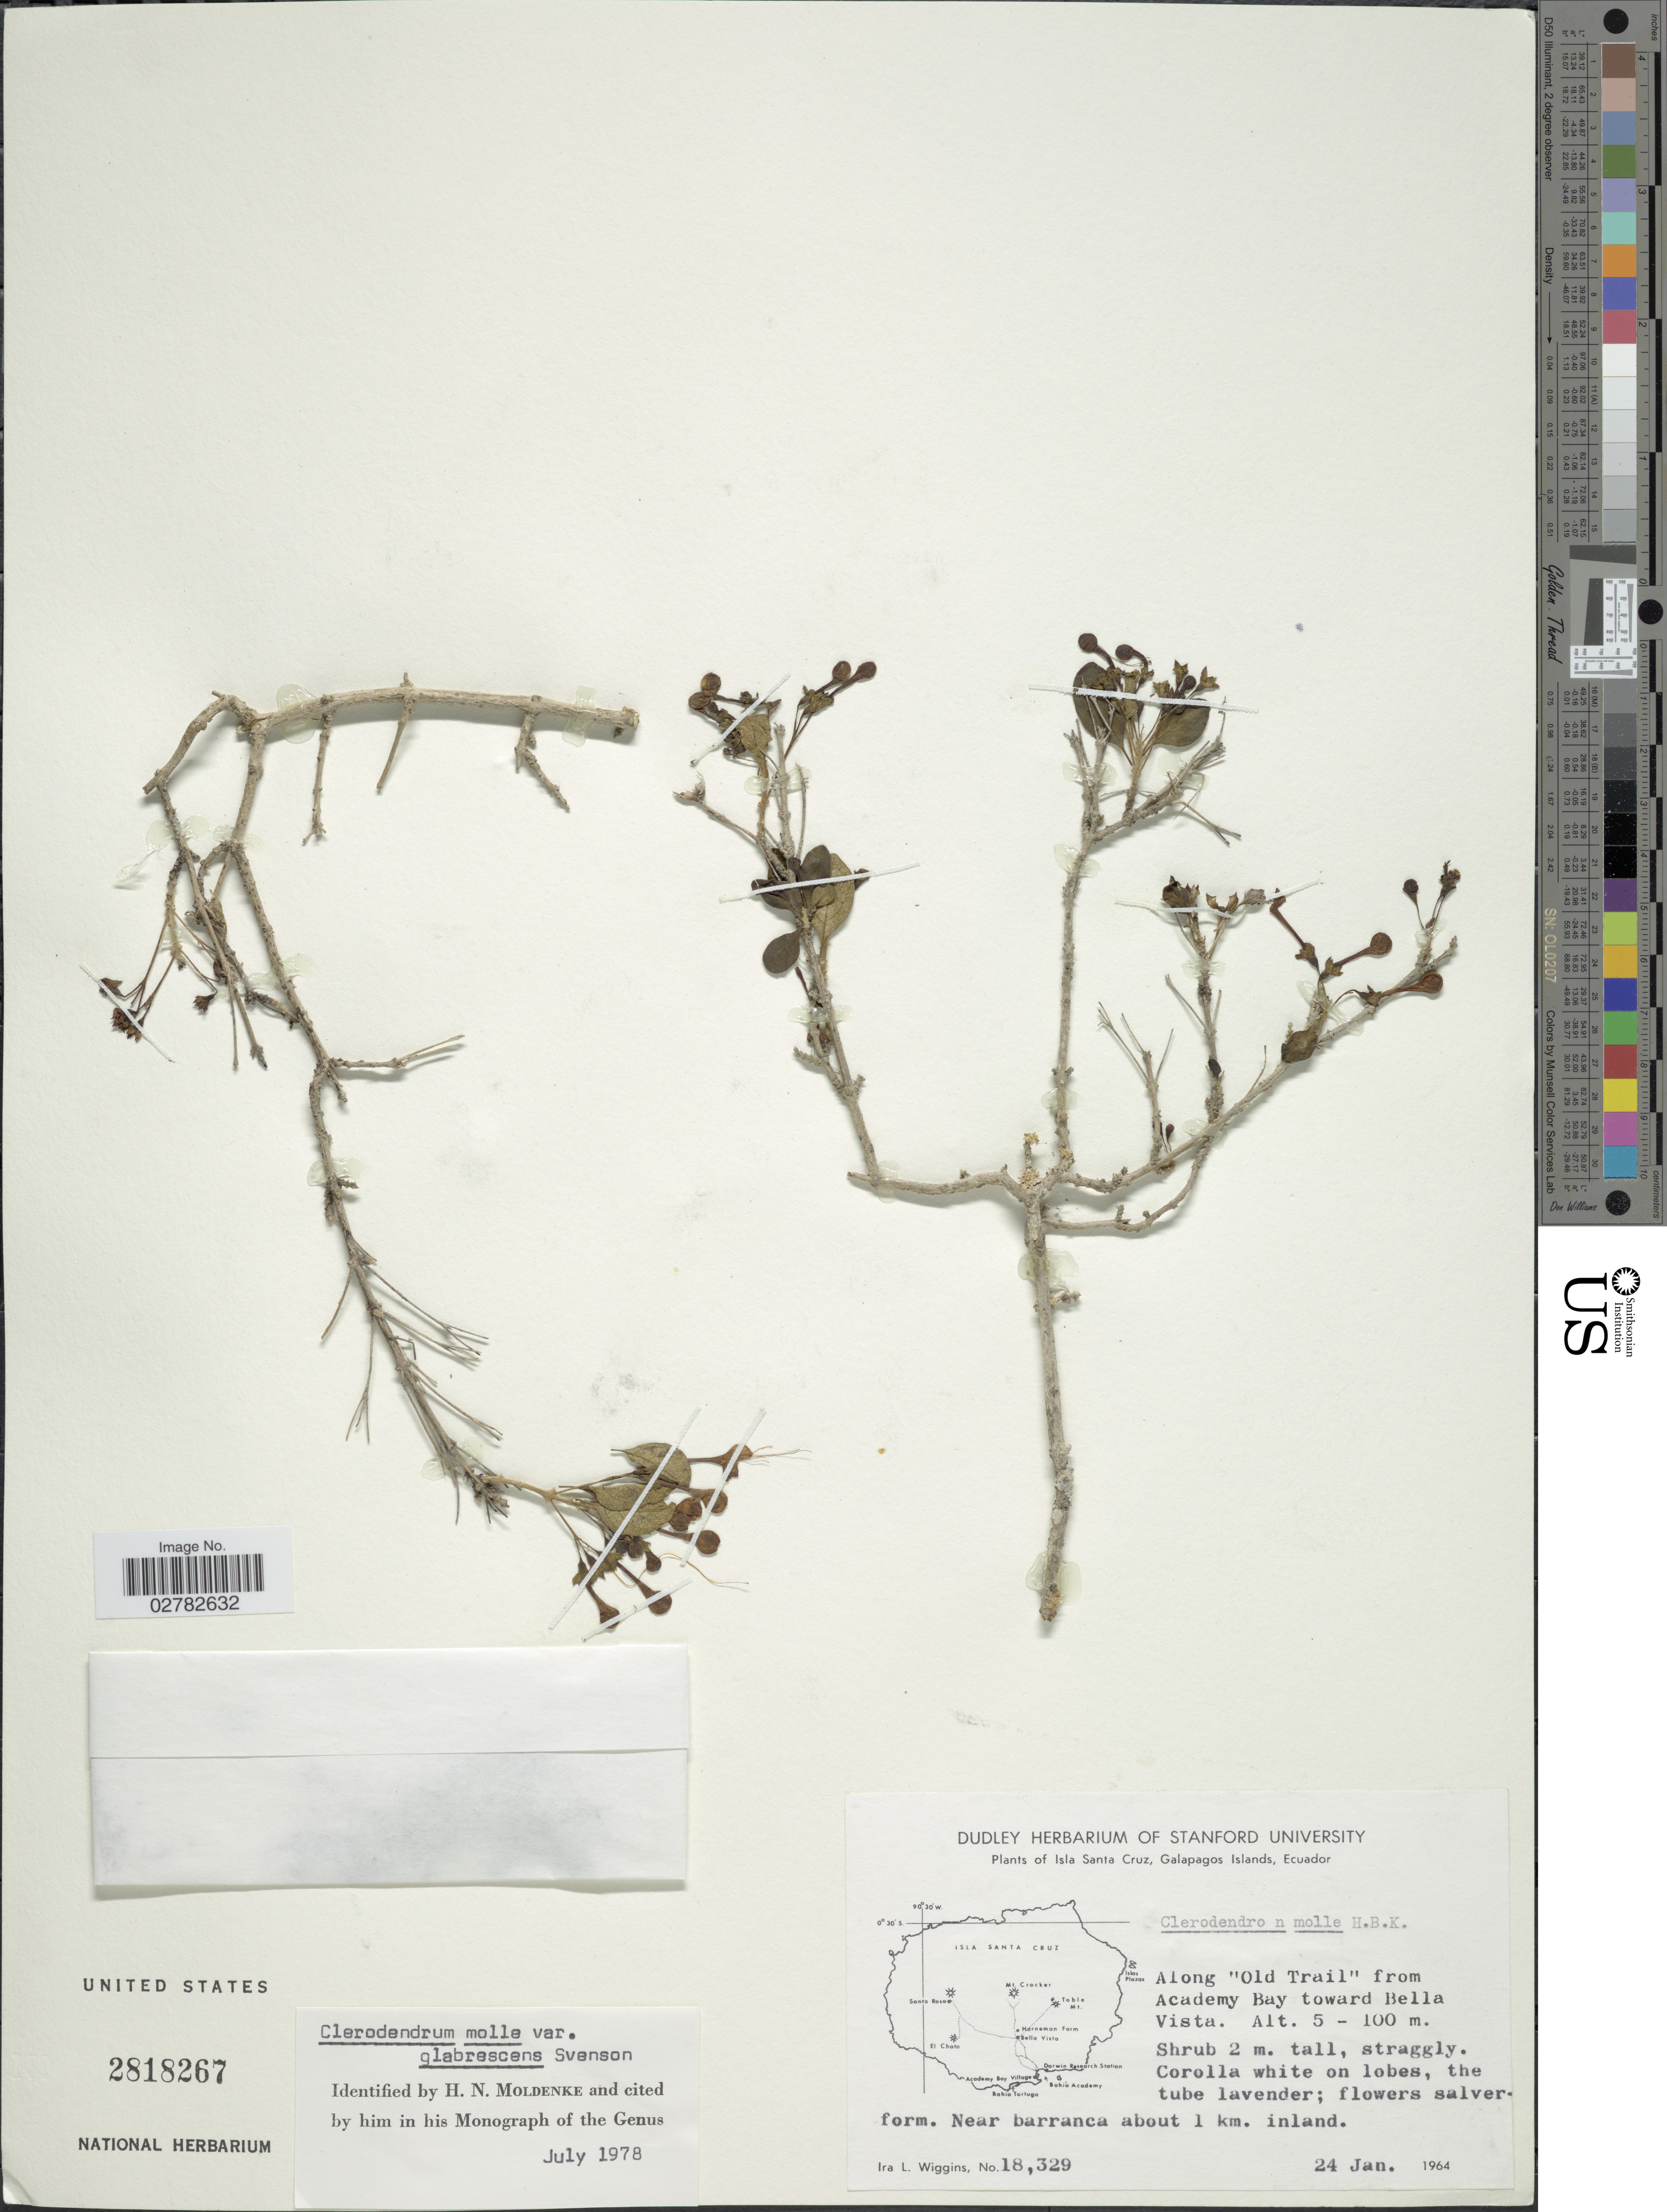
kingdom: Plantae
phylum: Tracheophyta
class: Magnoliopsida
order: Lamiales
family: Lamiaceae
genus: Clerodendrum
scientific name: Clerodendrum molle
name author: Kunth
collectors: I. L. Wiggins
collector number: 18329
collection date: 1964-01-24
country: Ecuador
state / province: Colón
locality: Isla Santa Cruz, Galapagos Islands. Along "Old Trail" from Academy Bay toward Bella Vista.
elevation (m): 5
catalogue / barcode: US 2818267